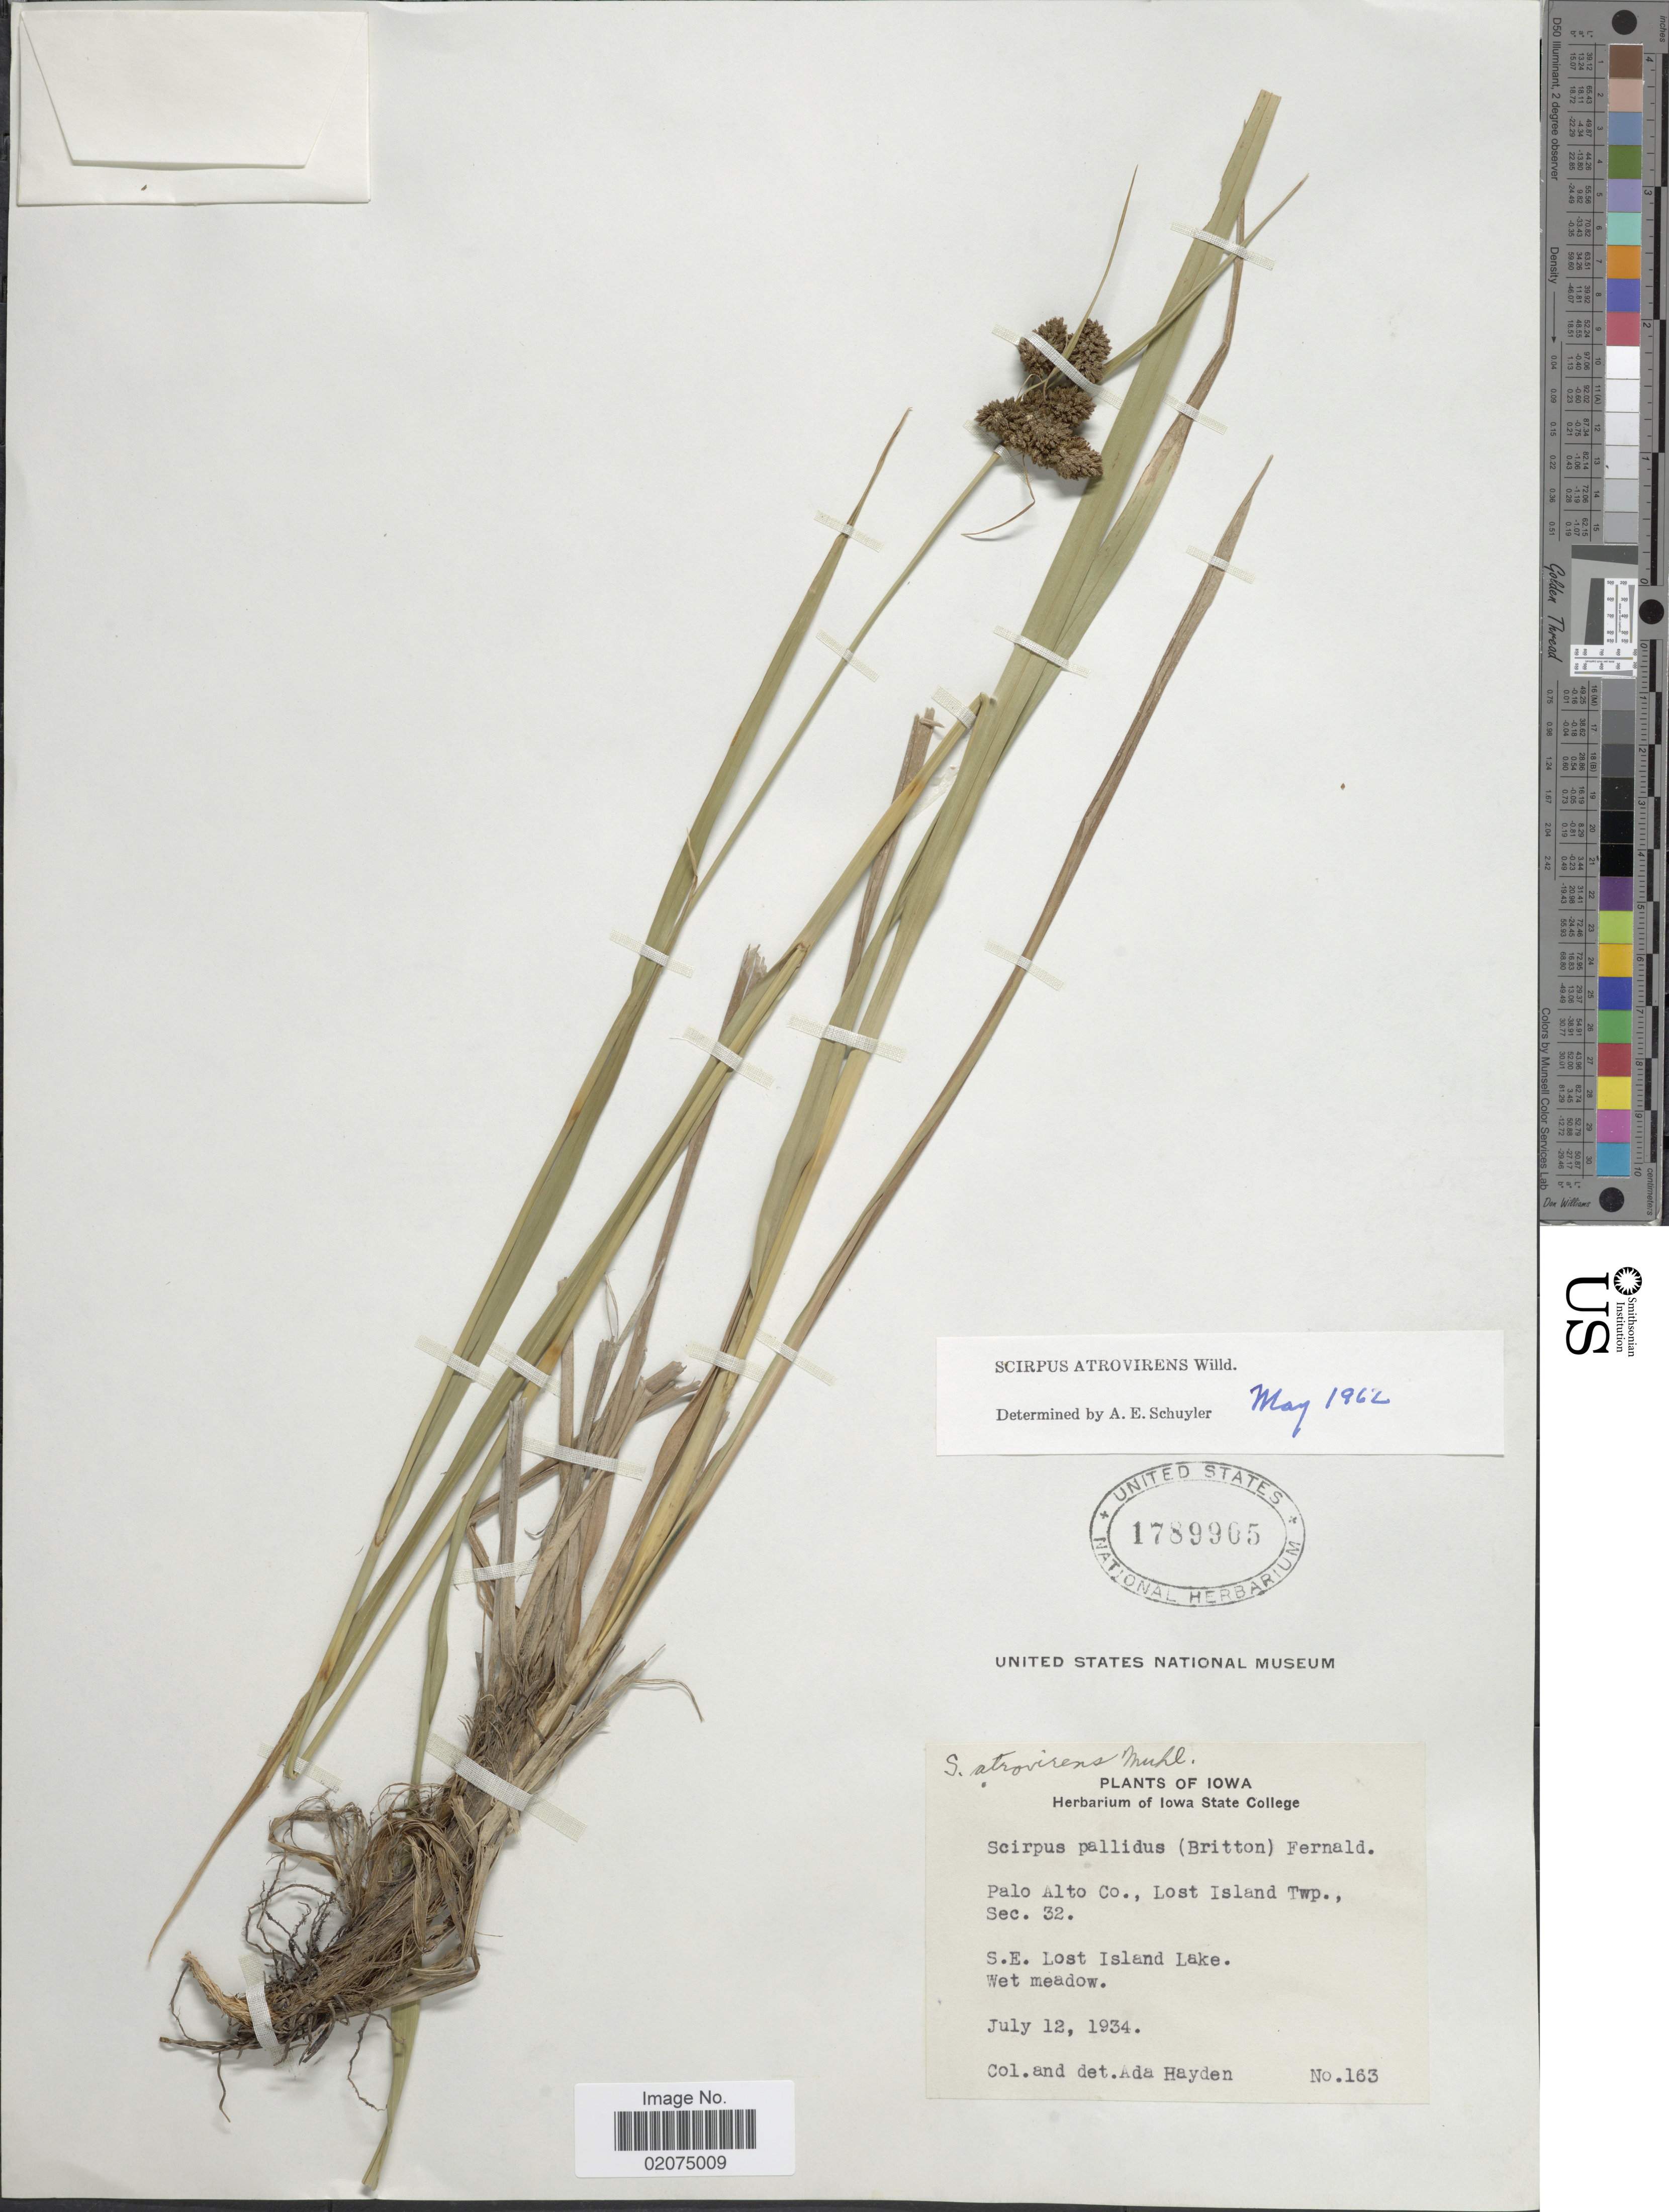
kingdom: Plantae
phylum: Tracheophyta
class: Liliopsida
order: Poales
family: Cyperaceae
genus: Scirpus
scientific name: Scirpus atrovirens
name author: Willd.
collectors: Ada Hayden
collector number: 163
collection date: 1934-07-12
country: United States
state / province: Iowa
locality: Palo Alto Co., Loast Island Twp, Sec 32, S.E. Lost Island Lake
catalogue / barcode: US 1789905